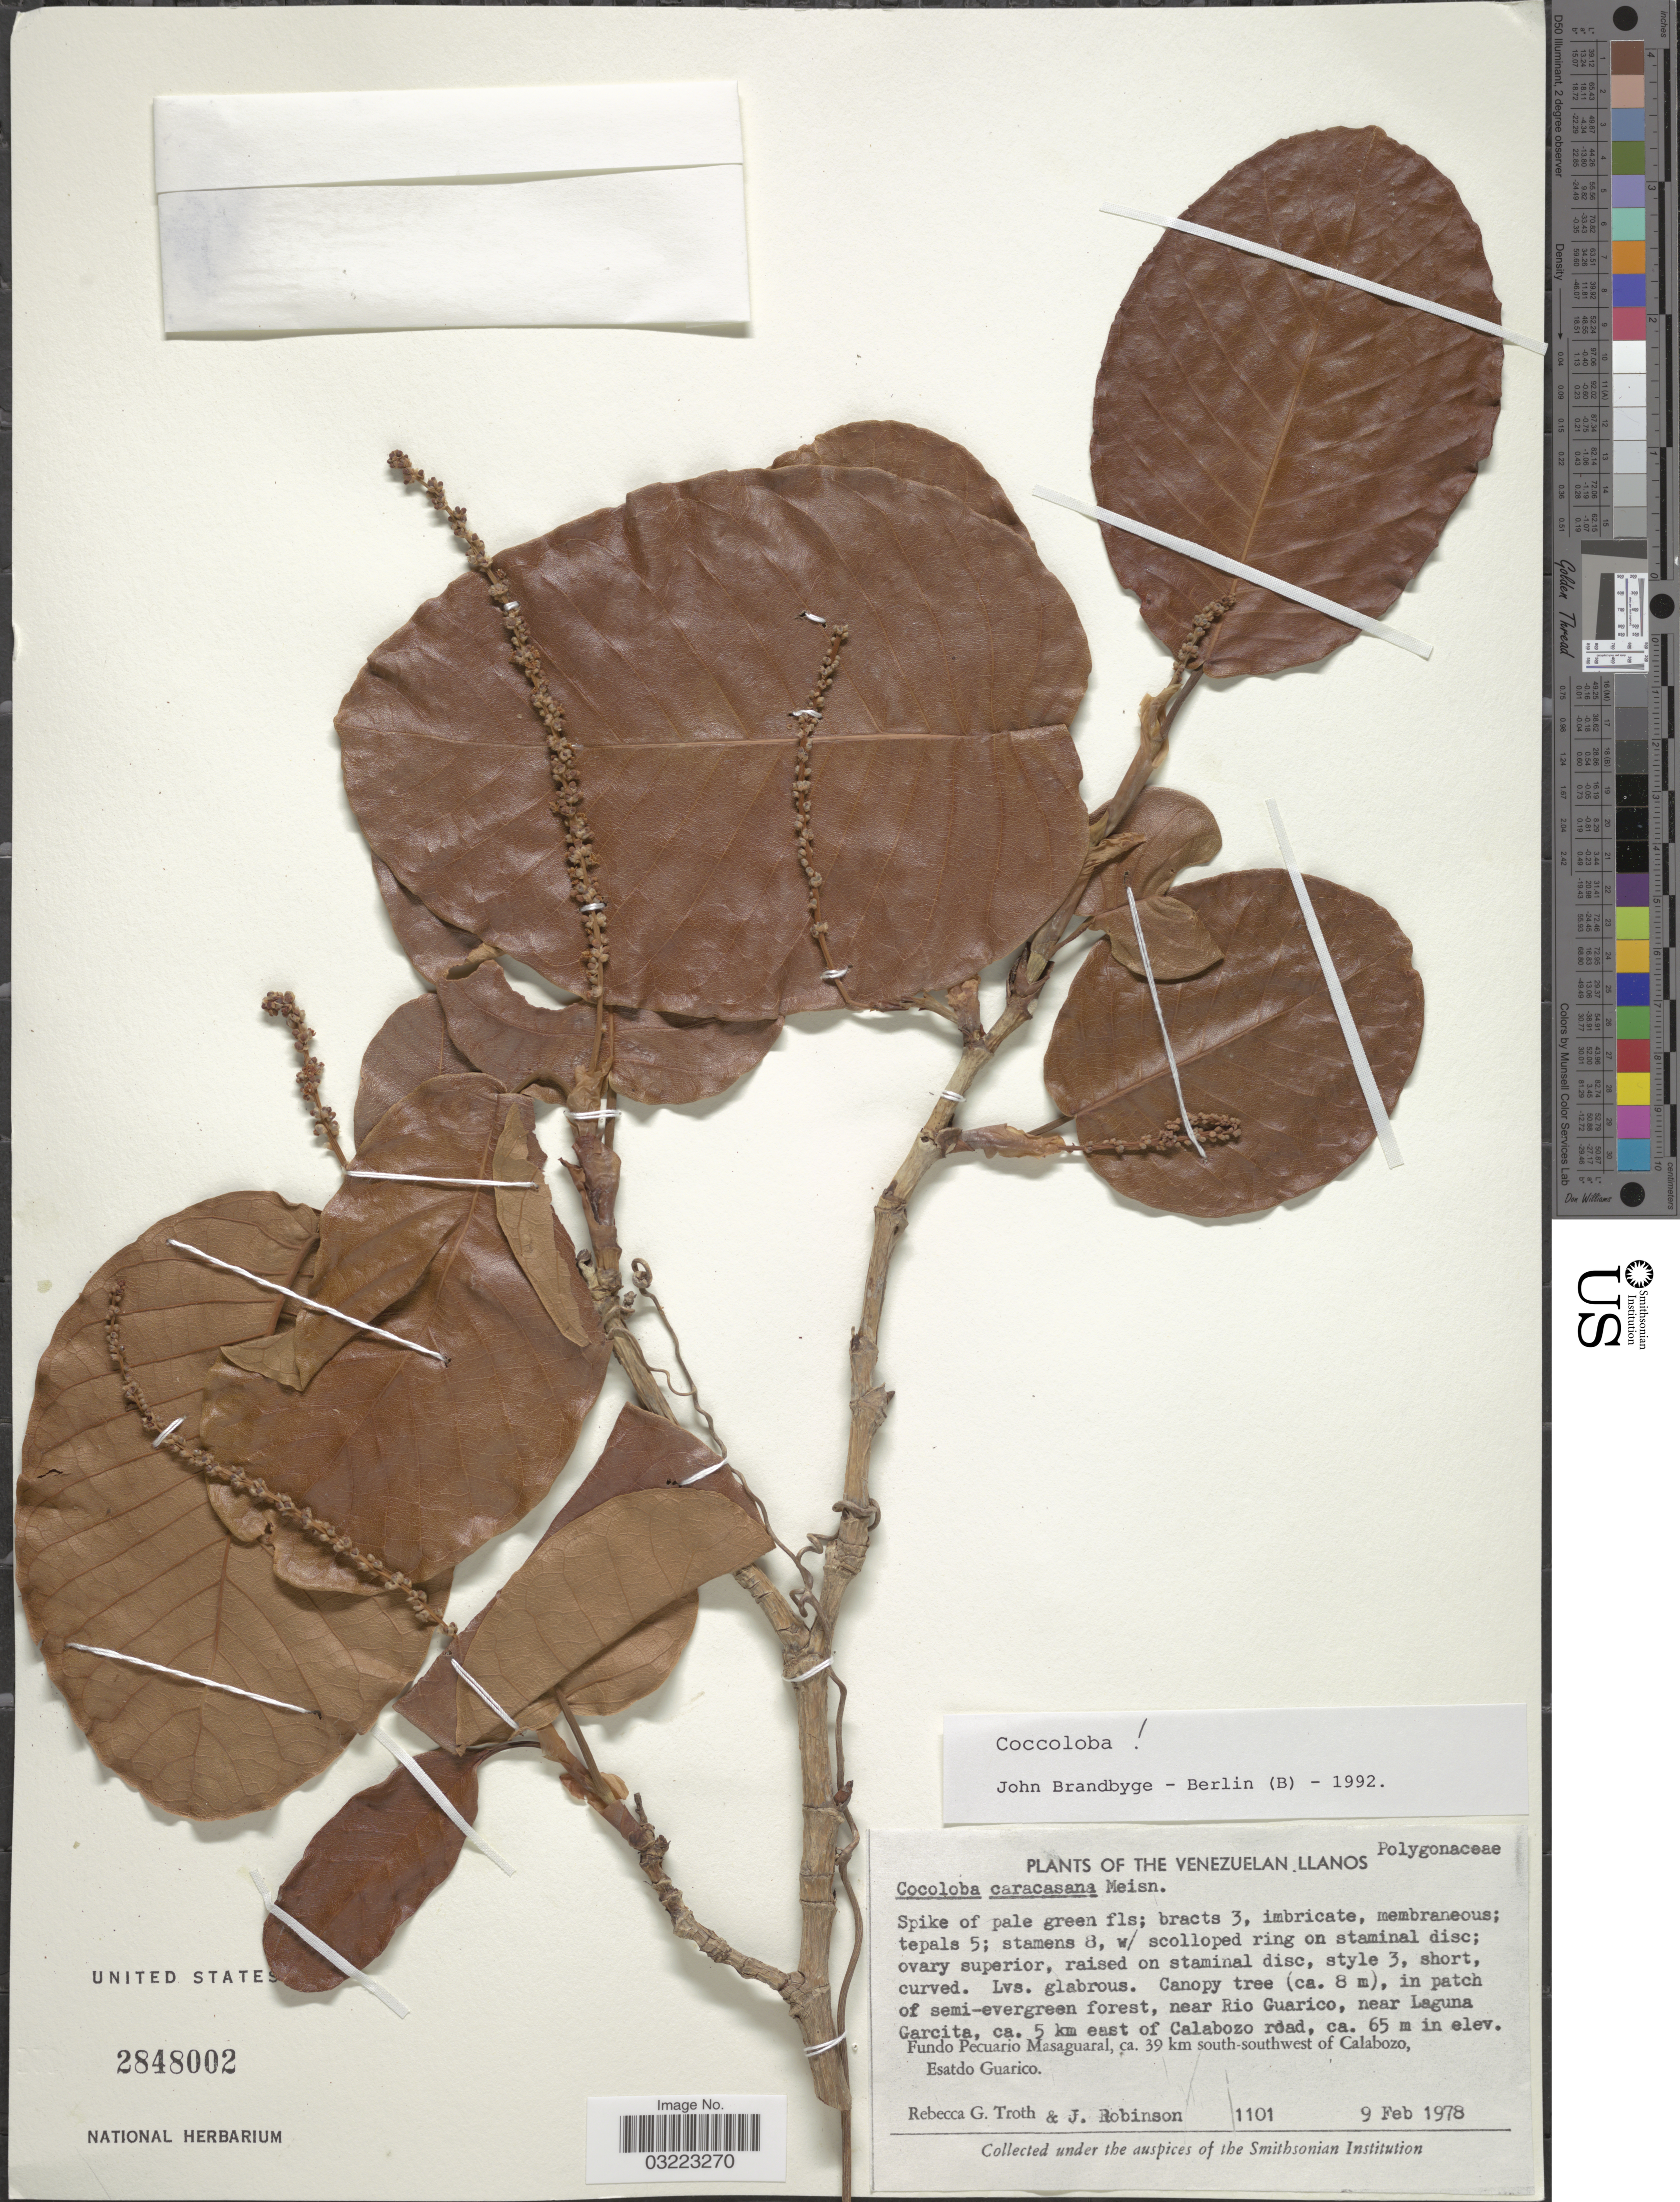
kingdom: Plantae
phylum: Tracheophyta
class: Magnoliopsida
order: Caryophyllales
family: Polygonaceae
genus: Coccoloba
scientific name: Coccoloba caracasana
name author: Meisn.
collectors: R. Troth & J. Robinson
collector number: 1101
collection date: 1978-02-09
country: Venezuela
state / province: Guárico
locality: Venezuelan Llanos. Near Rio Guarico, near Laguna Garcita, ca. 5 km east of Calabozo road. Fundo Pecuario Masaguaral, ca. 39 km south-southwest of Calabozo, Esatdo Guarico.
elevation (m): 65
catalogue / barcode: US 2848002